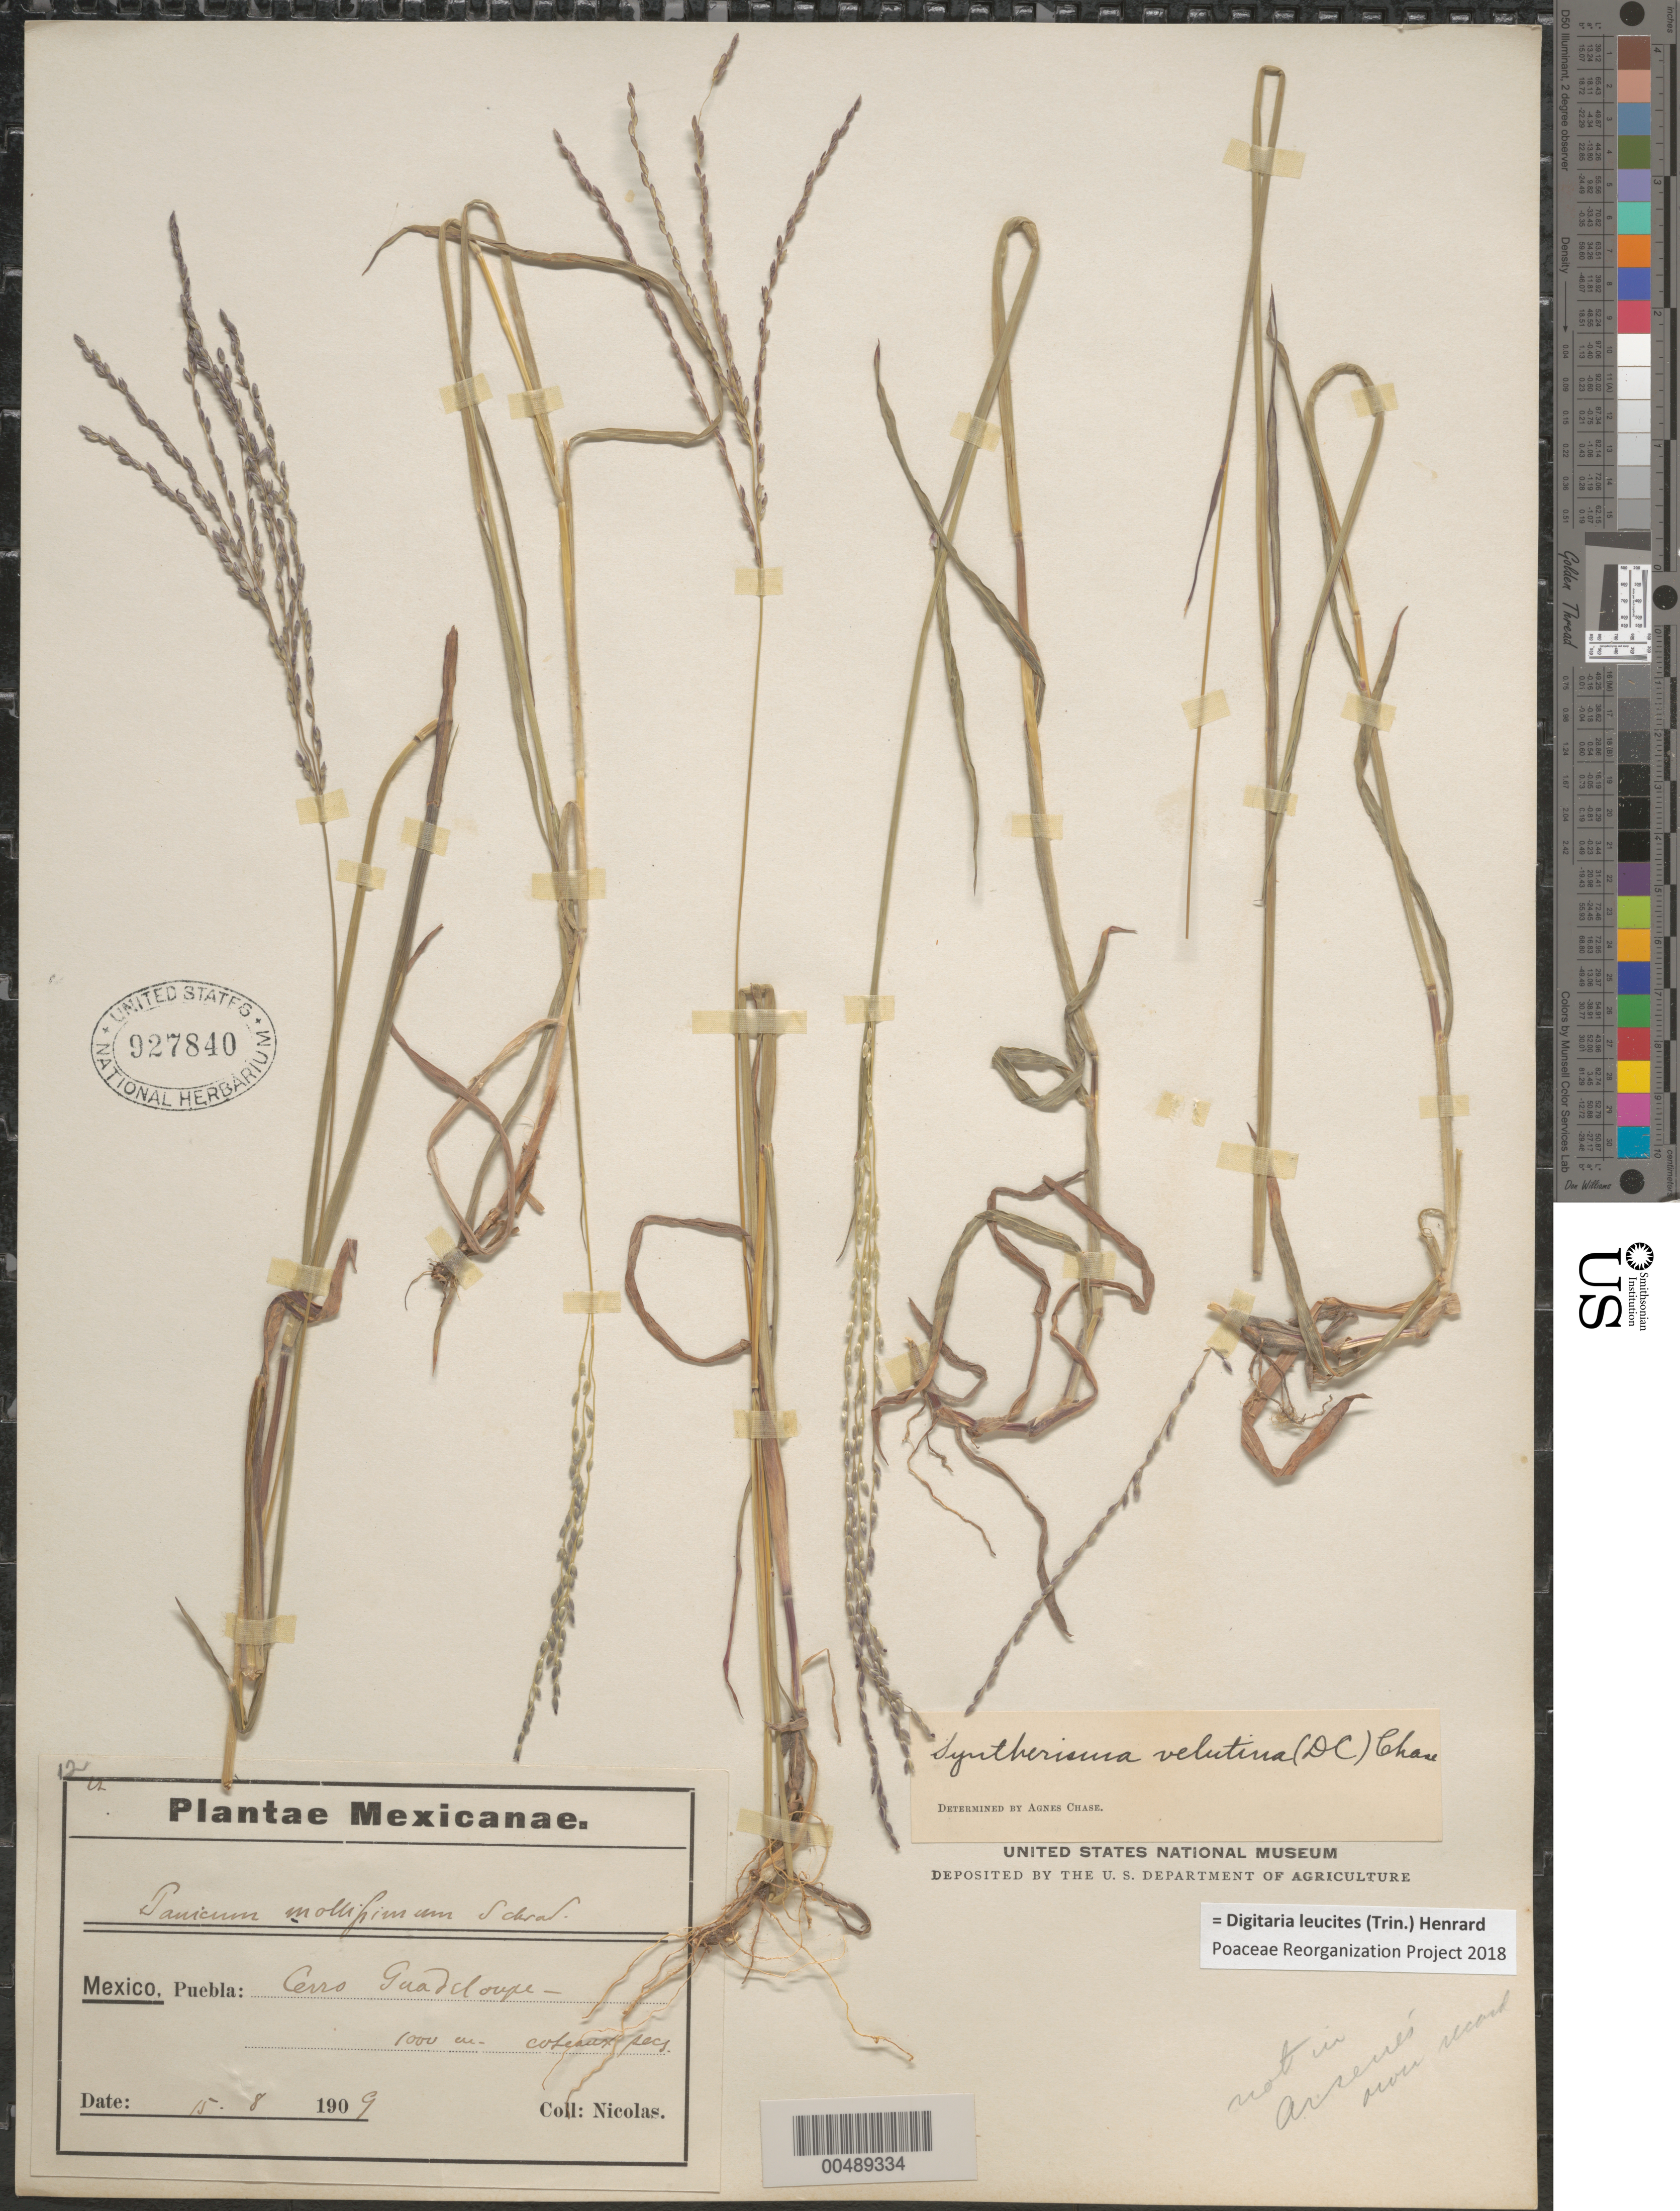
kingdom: Plantae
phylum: Tracheophyta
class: Liliopsida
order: Poales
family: Poaceae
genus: Digitaria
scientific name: Digitaria leucites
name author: (Trin.) Henr.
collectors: -. Nicolas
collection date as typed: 15 Aug 1909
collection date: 1909-08-15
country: Mexico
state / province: Puebla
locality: Cerro Guadeloupe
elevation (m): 1000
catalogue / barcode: US 927840